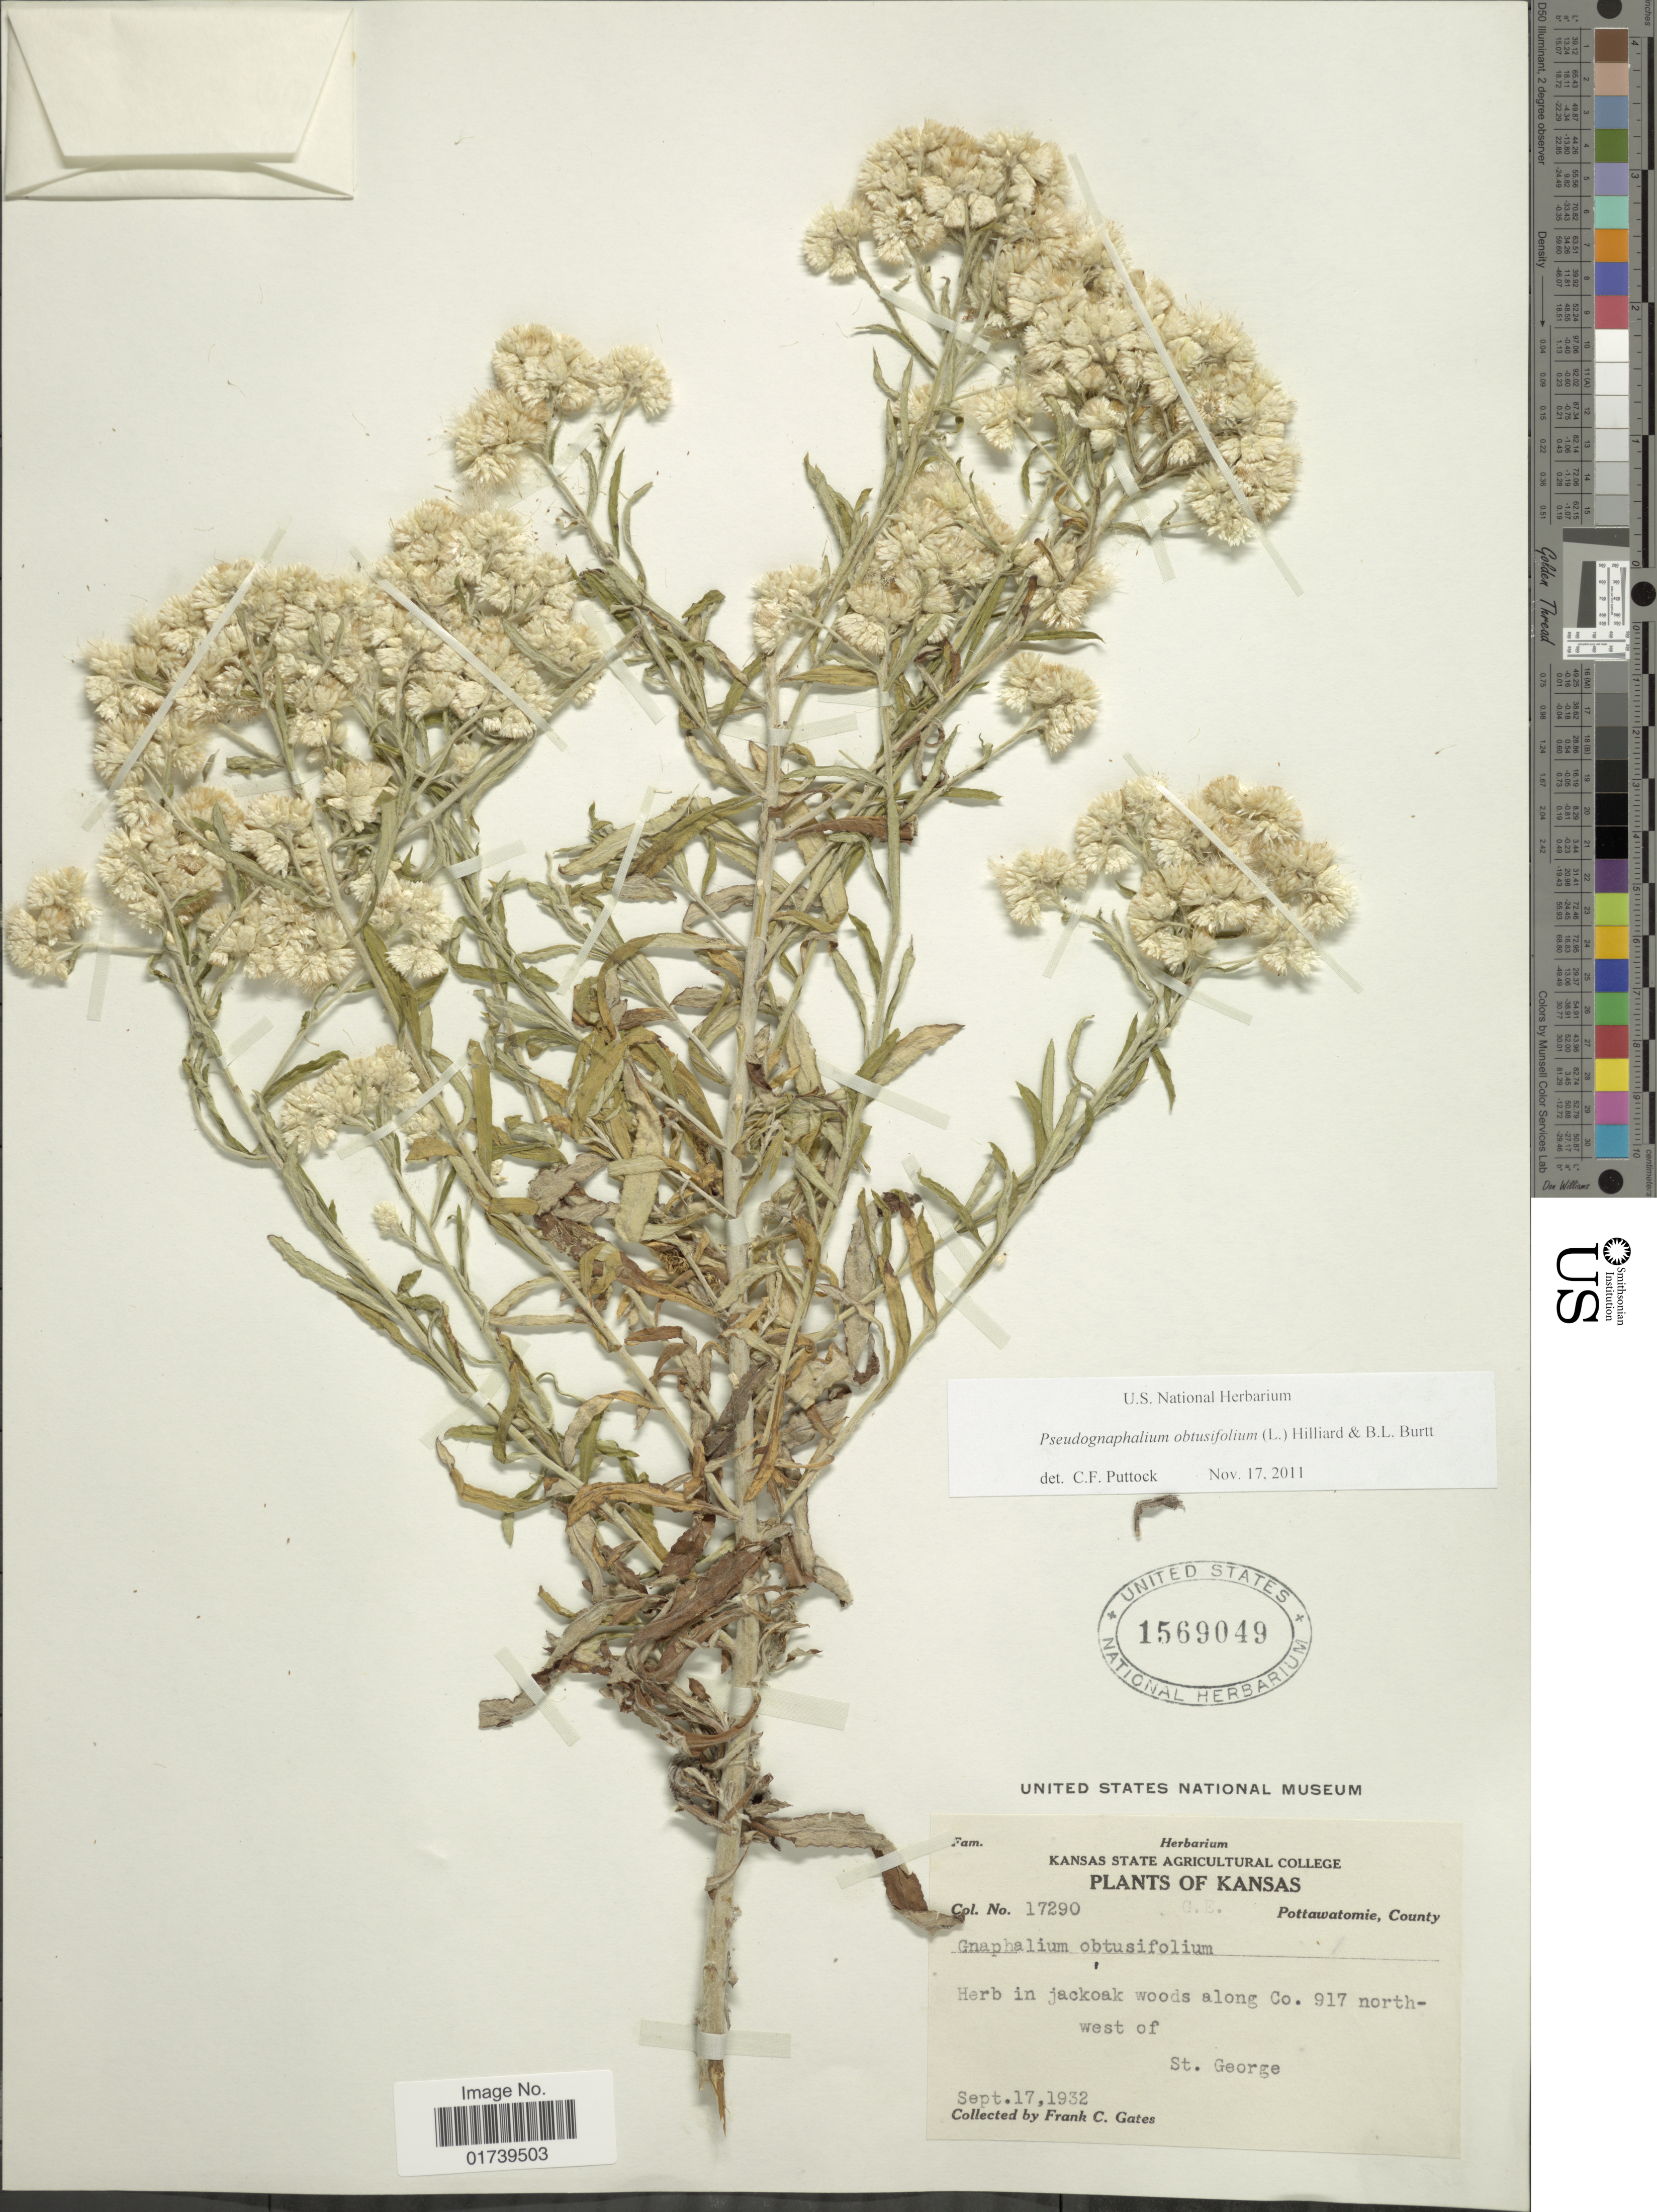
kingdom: Plantae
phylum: Tracheophyta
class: Magnoliopsida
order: Asterales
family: Asteraceae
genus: Pseudognaphalium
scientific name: Pseudognaphalium obtusifolium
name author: (L.) Hilliard & B.L. Burtt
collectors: F. C. Gates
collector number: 17290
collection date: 1932-09-17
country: United States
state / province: Kansas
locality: Along Co. 917 northwest of St. George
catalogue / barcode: US 1569049